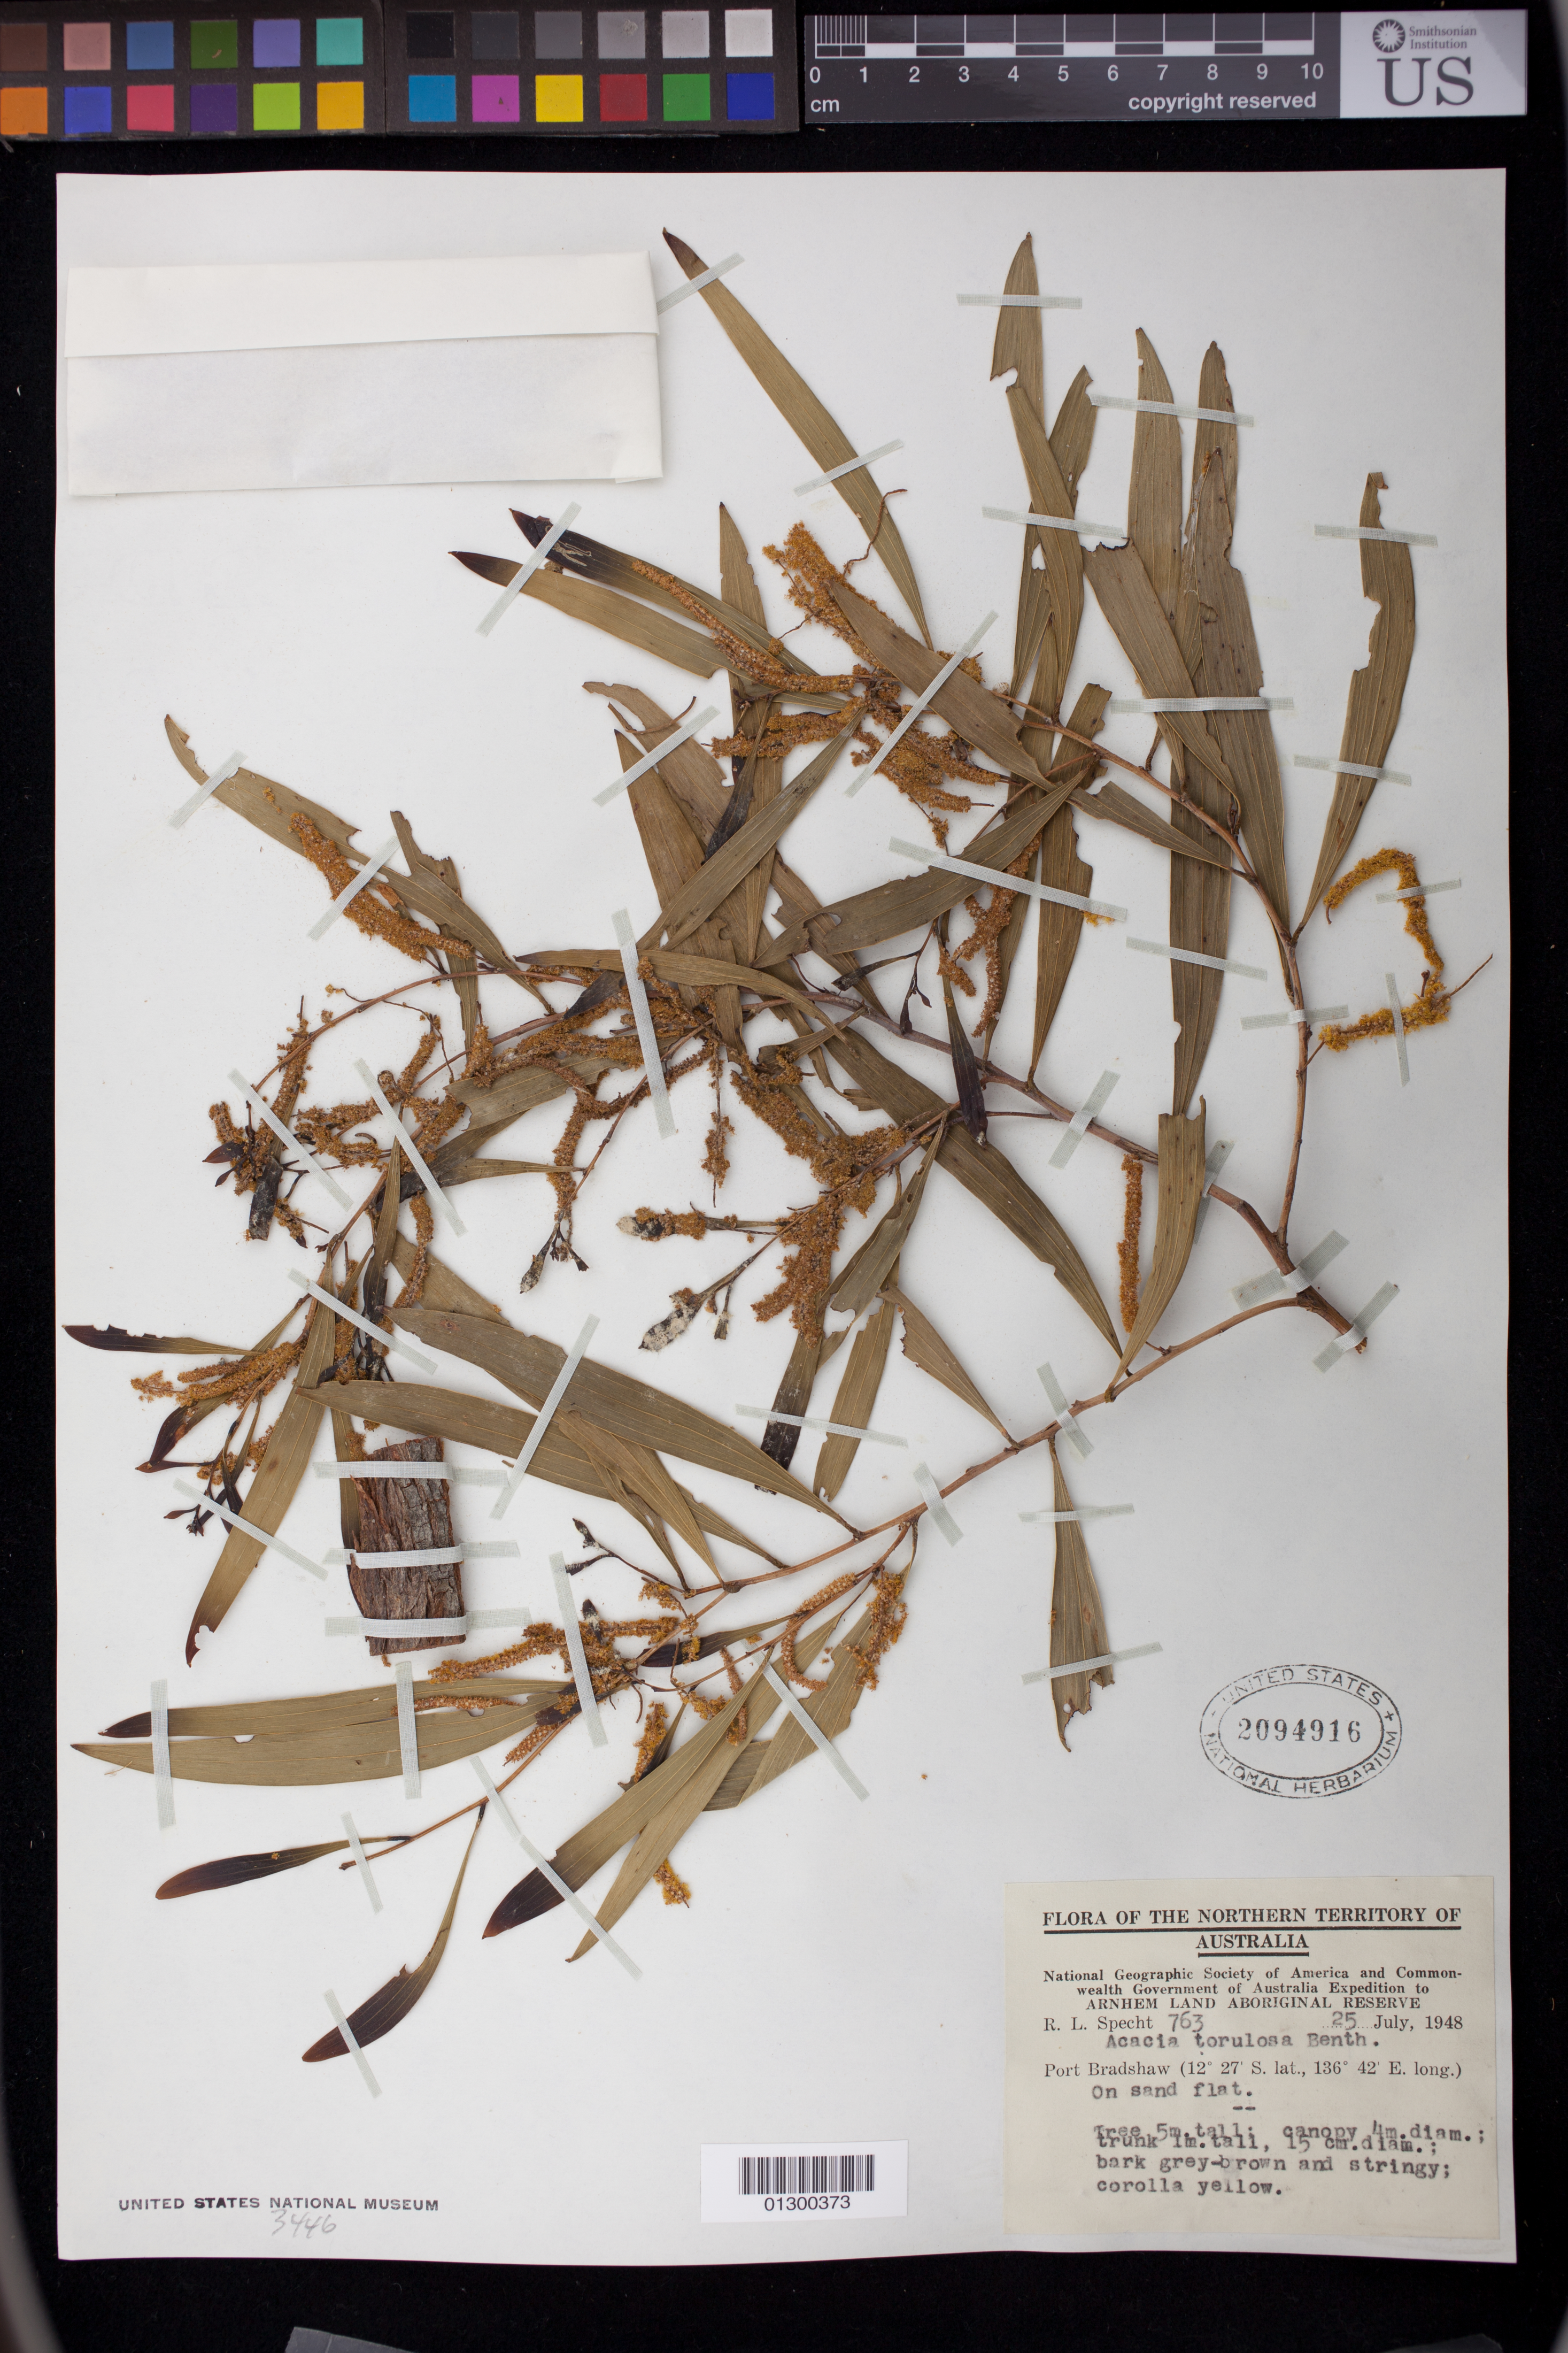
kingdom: Plantae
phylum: Tracheophyta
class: Magnoliopsida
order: Fabales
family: Fabaceae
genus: Acacia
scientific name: Acacia torulosa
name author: Benth.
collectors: R. L. Specht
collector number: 763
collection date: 1948-07-25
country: Australia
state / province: Northern Territory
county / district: East Arnhem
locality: Port Bradshaw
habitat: On sand flat.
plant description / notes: Tree 5 m. tall; canopy 4 m. diam.; trunk 1 m. tall, 15 cm. diam.; bark grey-brown and stringy; corolla yellow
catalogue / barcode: US 2094916